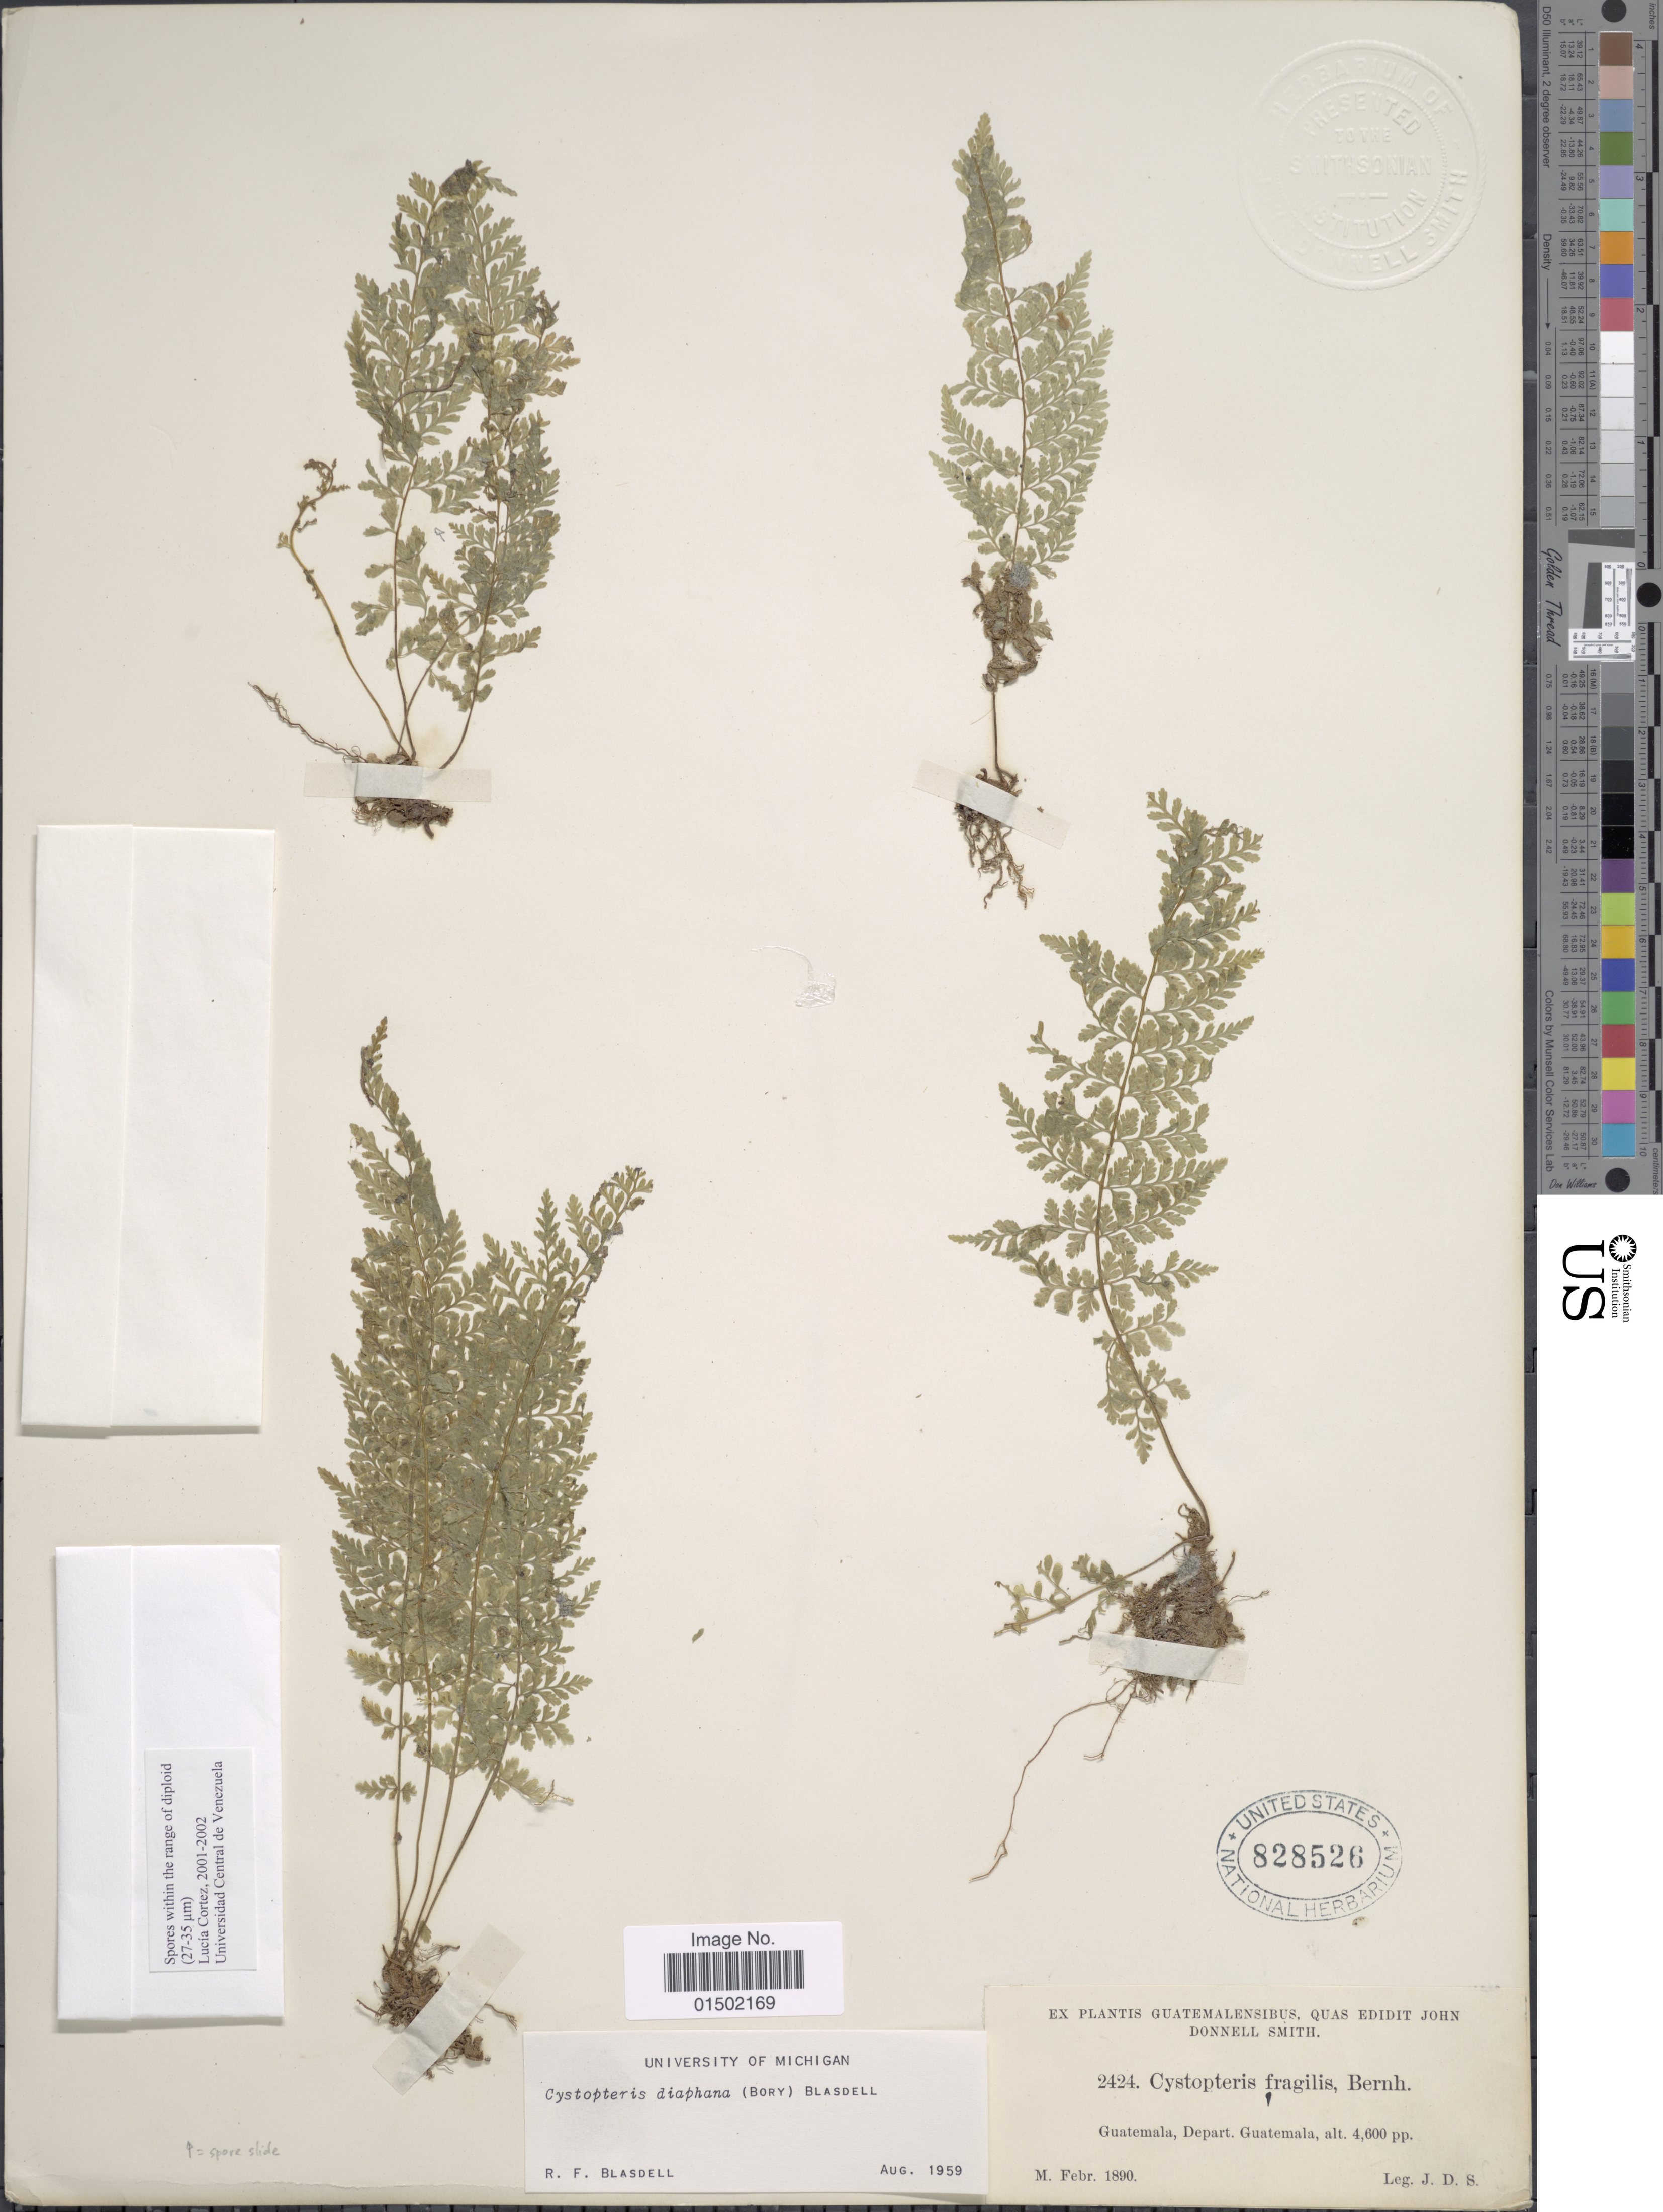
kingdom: Plantae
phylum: Tracheophyta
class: Polypodiopsida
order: Polypodiales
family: Cystopteridaceae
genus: Cystopteris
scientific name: Cystopteris diaphana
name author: (Bory) Blasdell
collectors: J. Donnell Smith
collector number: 2424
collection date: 1890-02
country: Guatemala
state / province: Guatemala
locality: Guatemala, Depart. Guatemala.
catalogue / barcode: US 828526